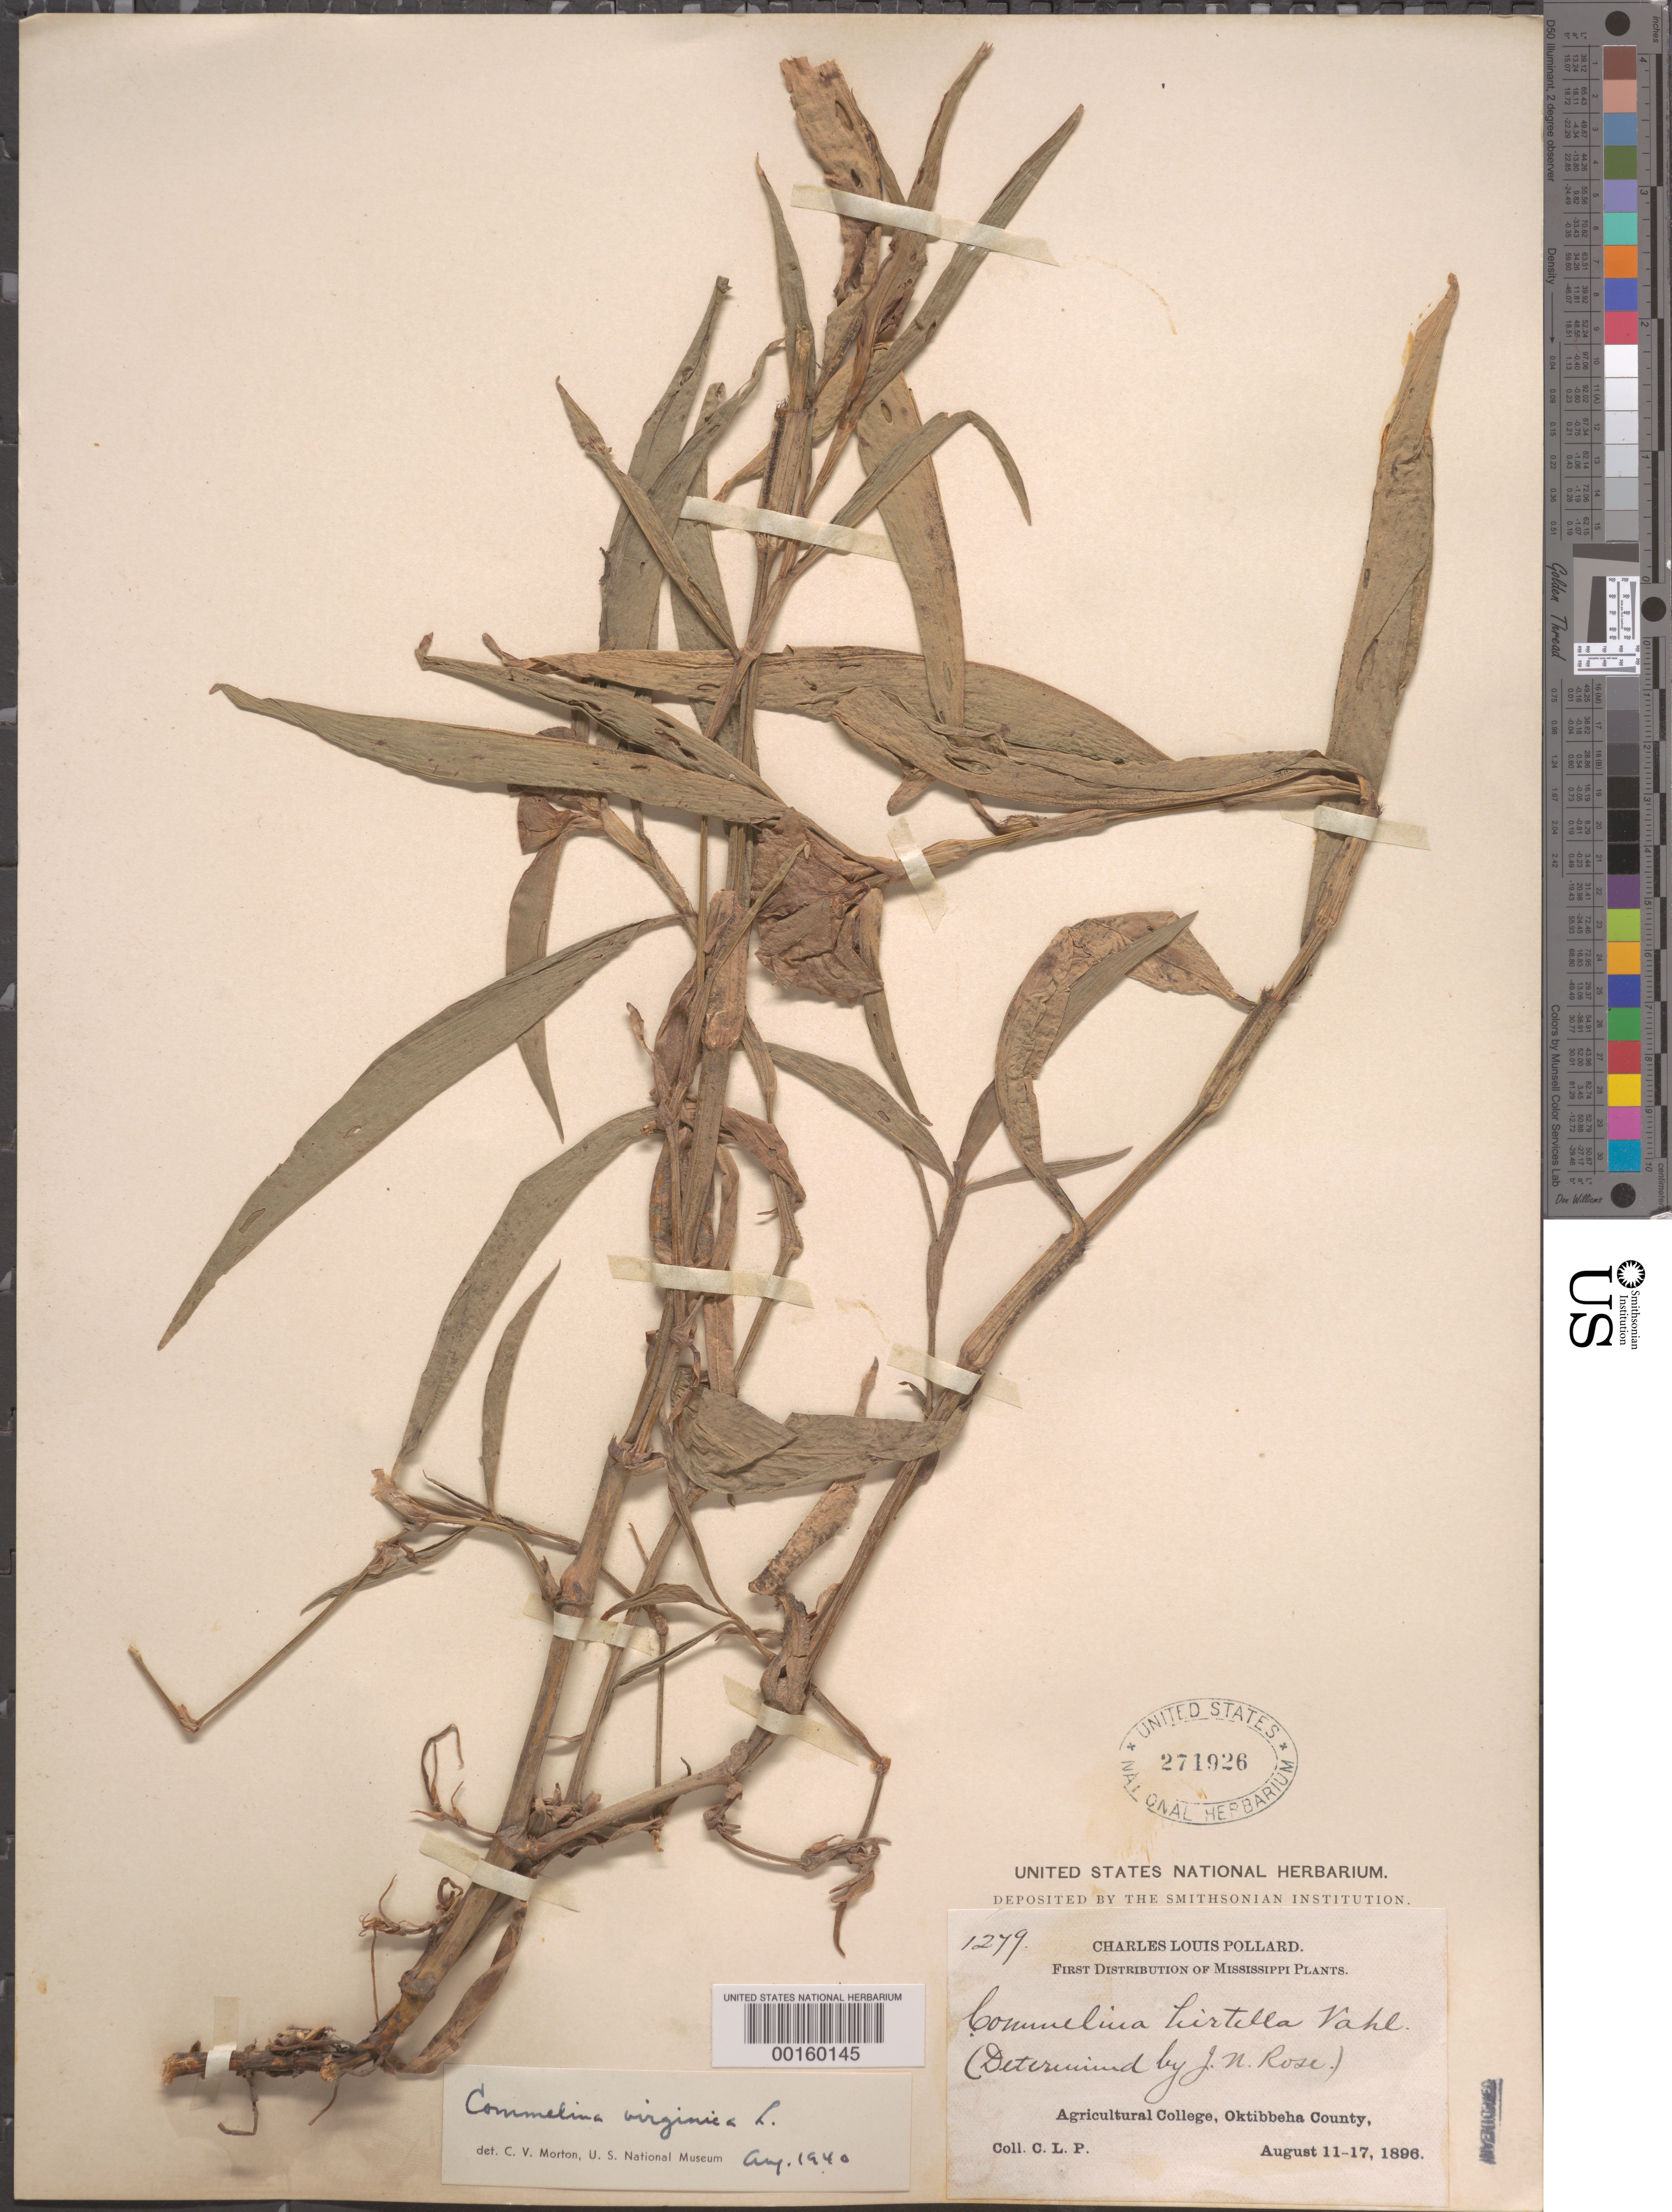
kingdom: Plantae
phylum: Tracheophyta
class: Liliopsida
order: Commelinales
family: Commelinaceae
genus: Commelina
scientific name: Commelina virginica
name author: L.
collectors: C. L. Pollard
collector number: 1279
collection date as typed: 11 Aug 1896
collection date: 1896-08-11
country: United States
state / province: Mississippi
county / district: Oktibbeha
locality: Agricultural college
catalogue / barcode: US 271926